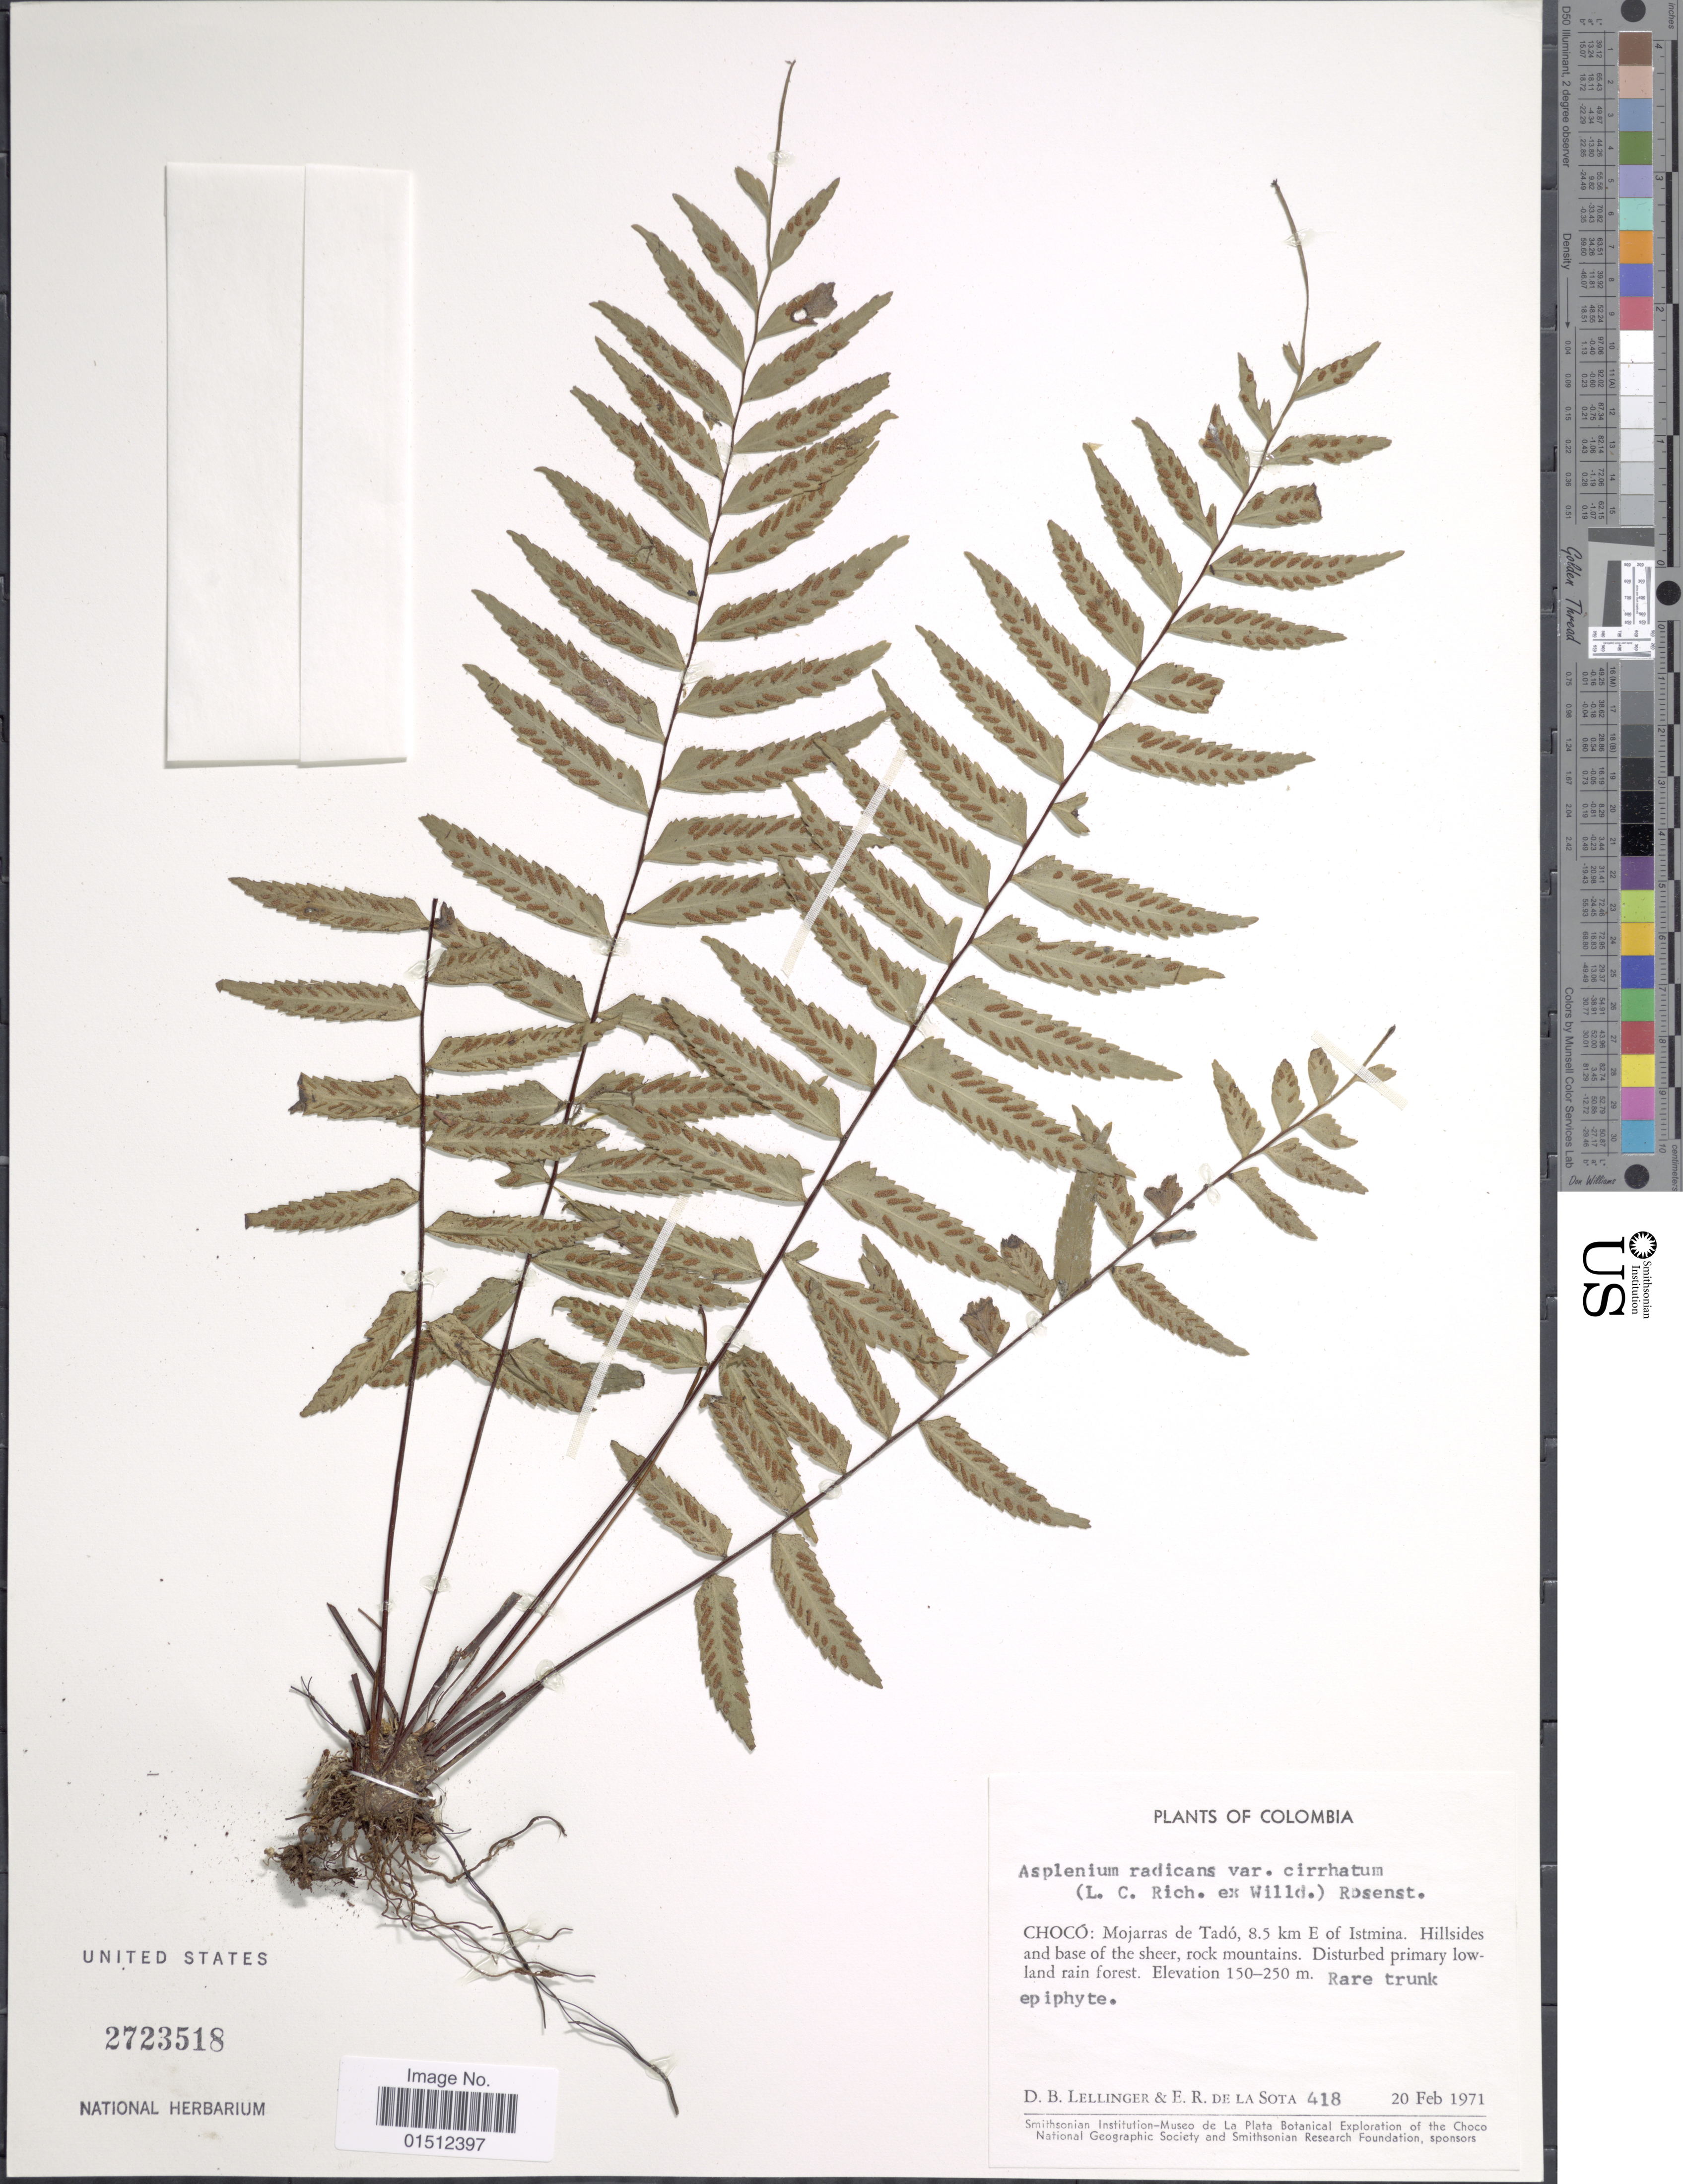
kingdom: Plantae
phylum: Tracheophyta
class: Polypodiopsida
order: Polypodiales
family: Aspleniaceae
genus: Asplenium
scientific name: Asplenium radicans var. cirrhatum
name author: (Rich. ex Willd.) Rosenst.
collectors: D. B. Lellinger & E. R. de la Sota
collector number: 418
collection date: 1971-02-20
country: Colombia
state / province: Chocó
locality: Colombia, Choco: Mojarras de Tado, 8.5 km E. of Istima. Hillsides and base of the sheer, rock mountains.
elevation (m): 150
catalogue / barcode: US 2723518